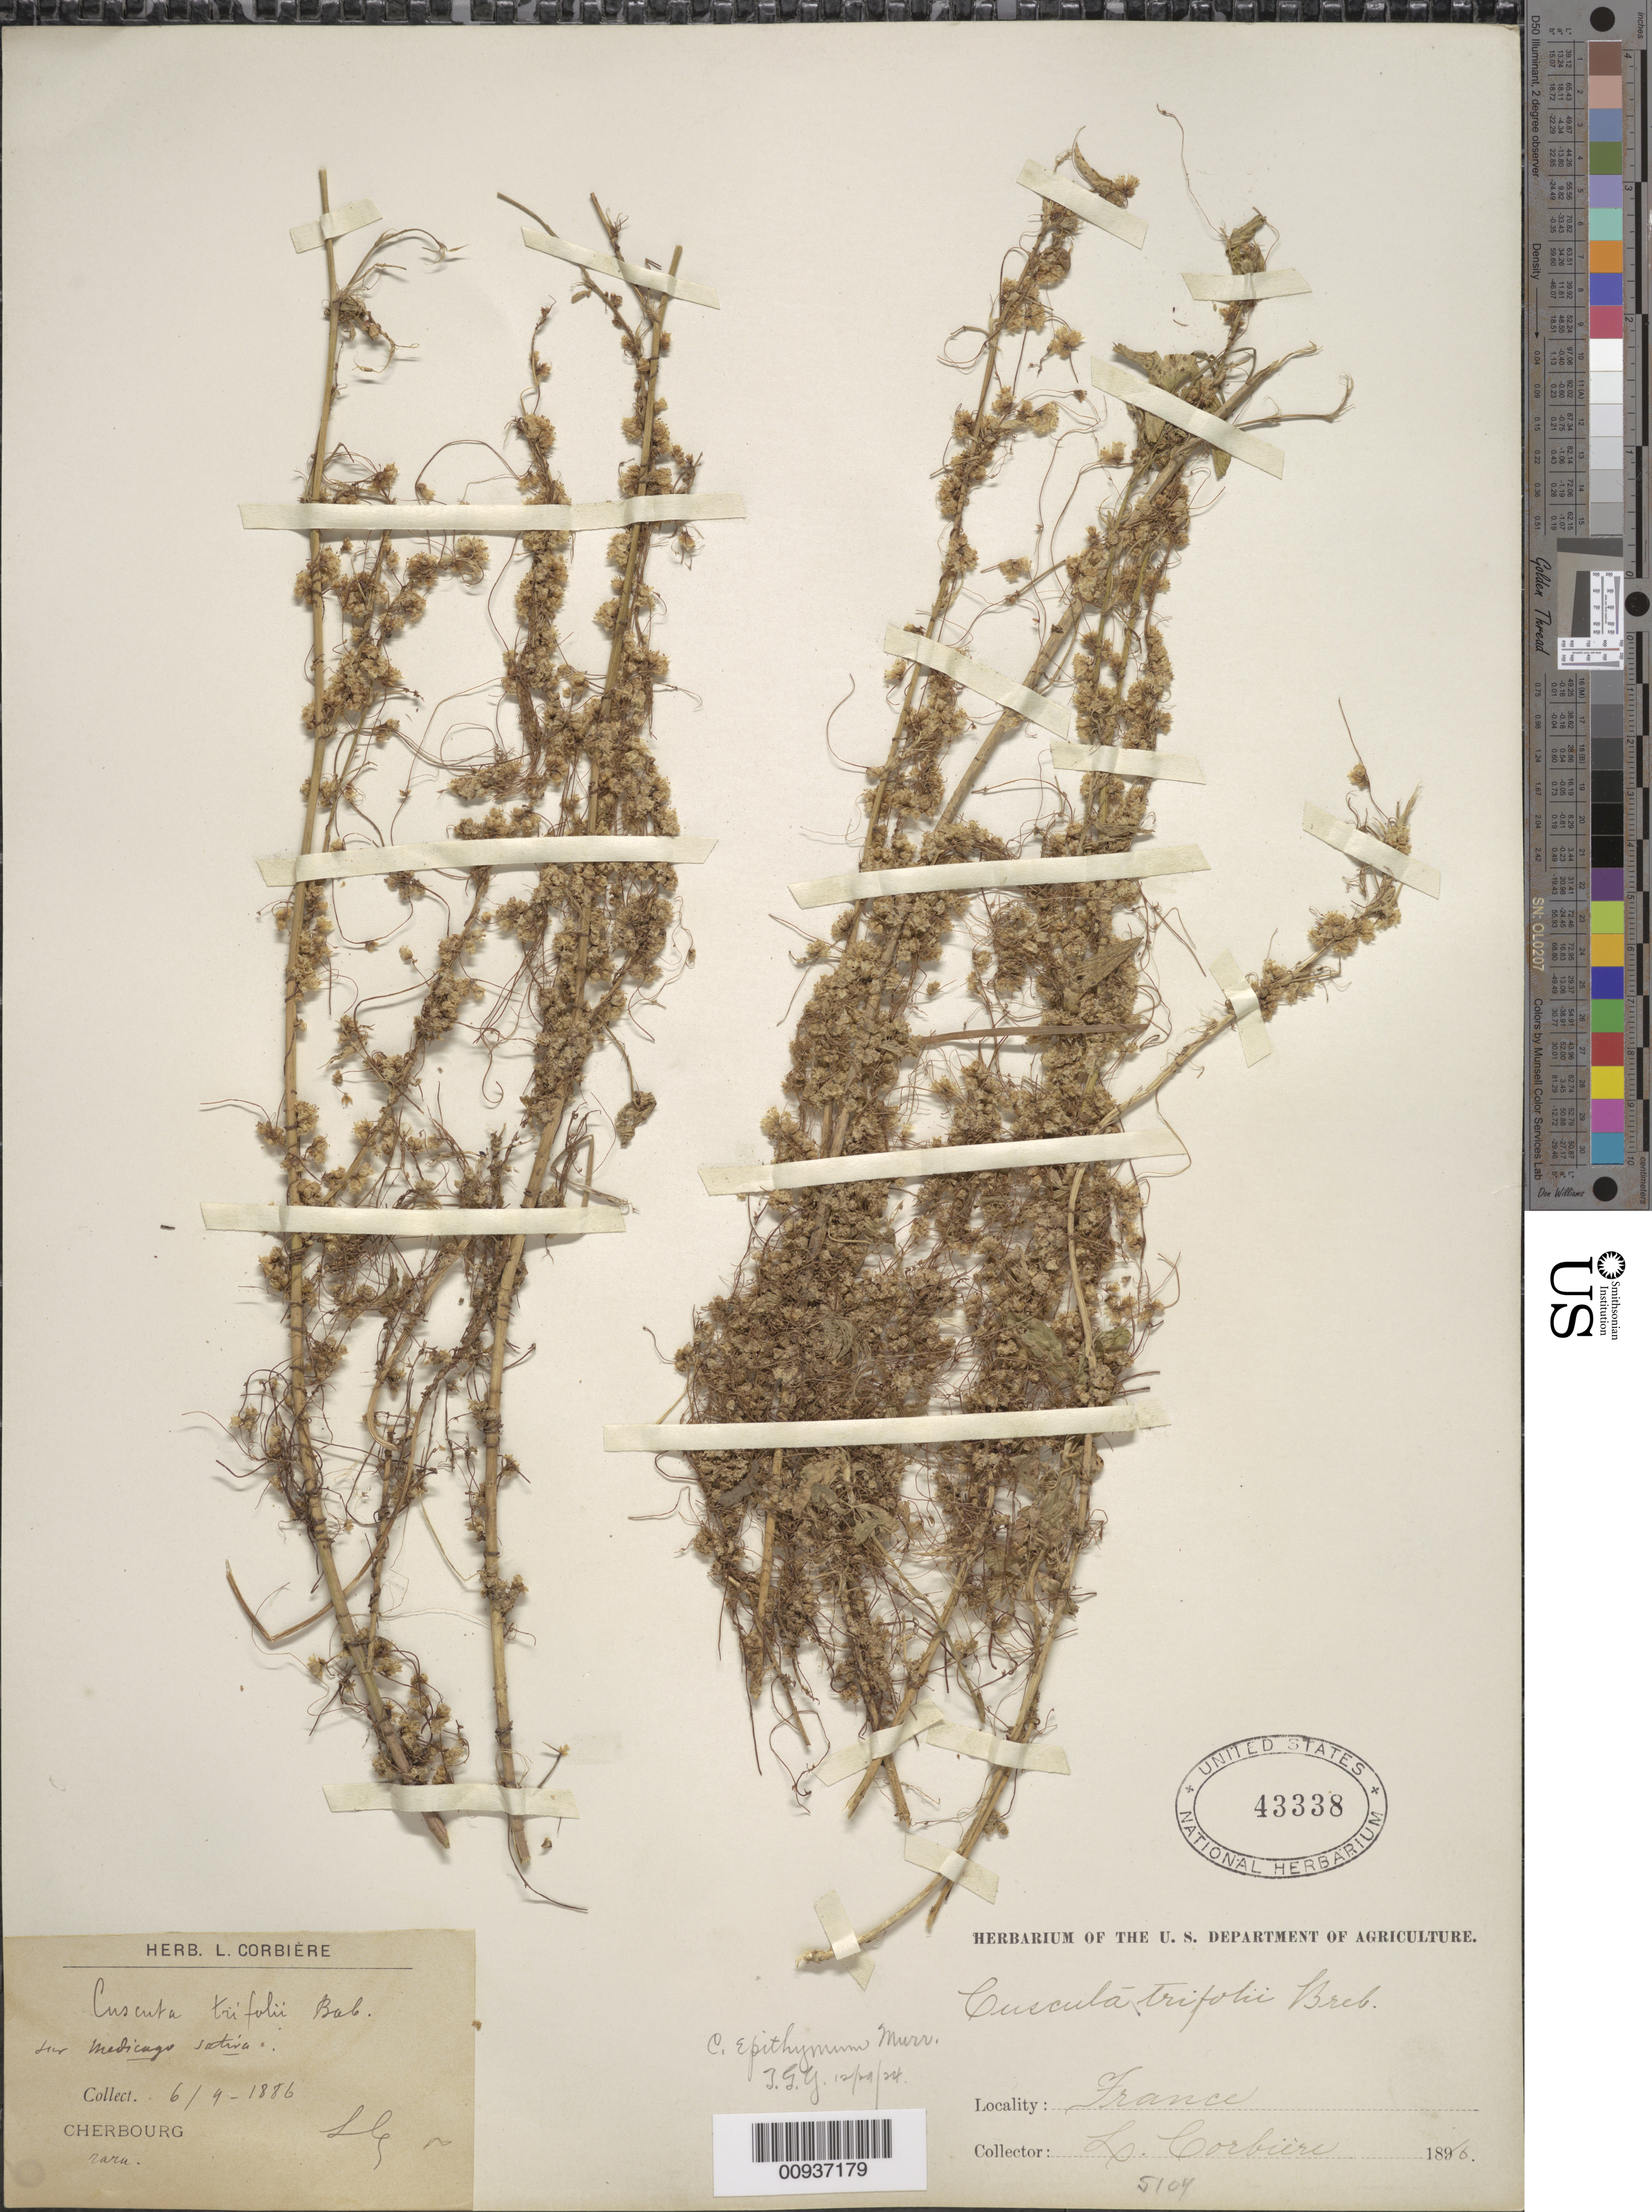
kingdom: Plantae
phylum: Tracheophyta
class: Magnoliopsida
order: Solanales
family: Convolvulaceae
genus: Cuscuta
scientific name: Cuscuta epithymum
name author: Murray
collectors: L. Corbière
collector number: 5104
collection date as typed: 09 Jun 1886 or 06 Sep 1886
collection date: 1886-06-09 or 1886-09-06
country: France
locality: Cherbourg.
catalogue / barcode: US 43338